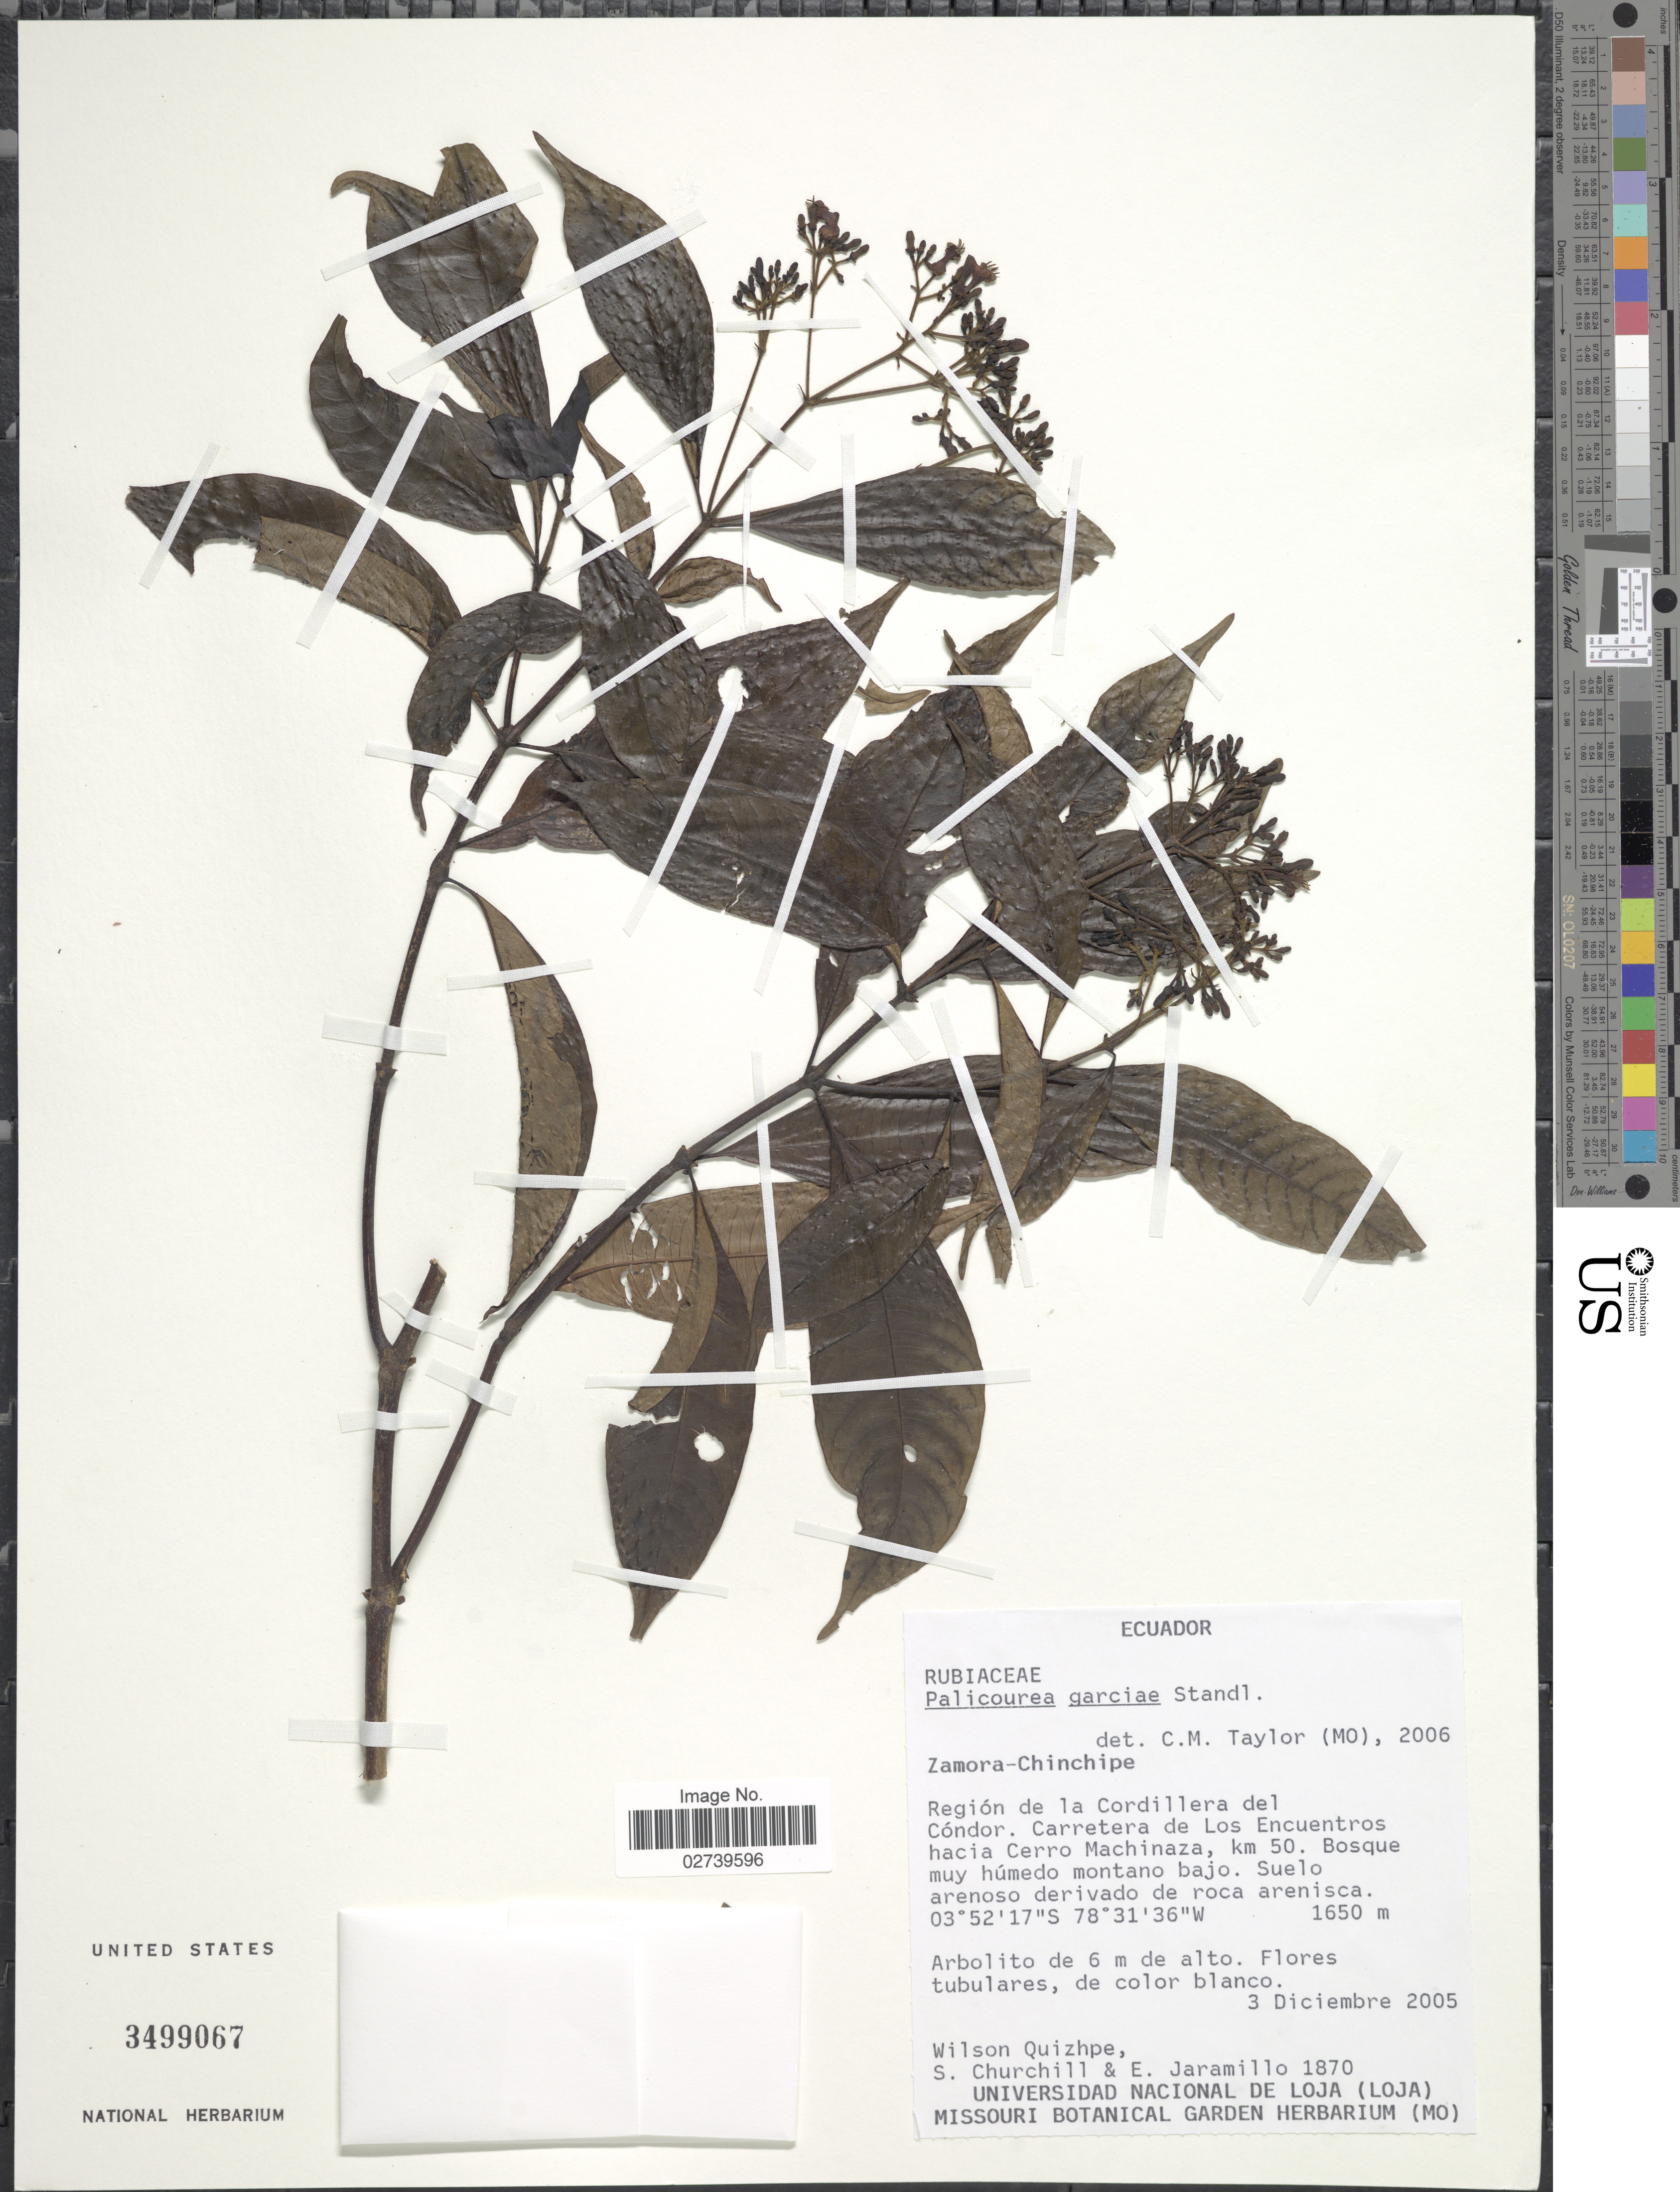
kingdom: Plantae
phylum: Tracheophyta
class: Magnoliopsida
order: Gentianales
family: Rubiaceae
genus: Palicourea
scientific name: Palicourea garciae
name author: Standl.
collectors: W. Quizhpe, S. Churchill & E. Jaramillo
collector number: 1870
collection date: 2005-12-03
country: Ecuador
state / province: Zamora-Chinchipe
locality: Region de la Cordillera del Condor, Carretera de Los Encuentros hacia Cerro Machinaza, km 50.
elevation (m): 1650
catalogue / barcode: US 3499067